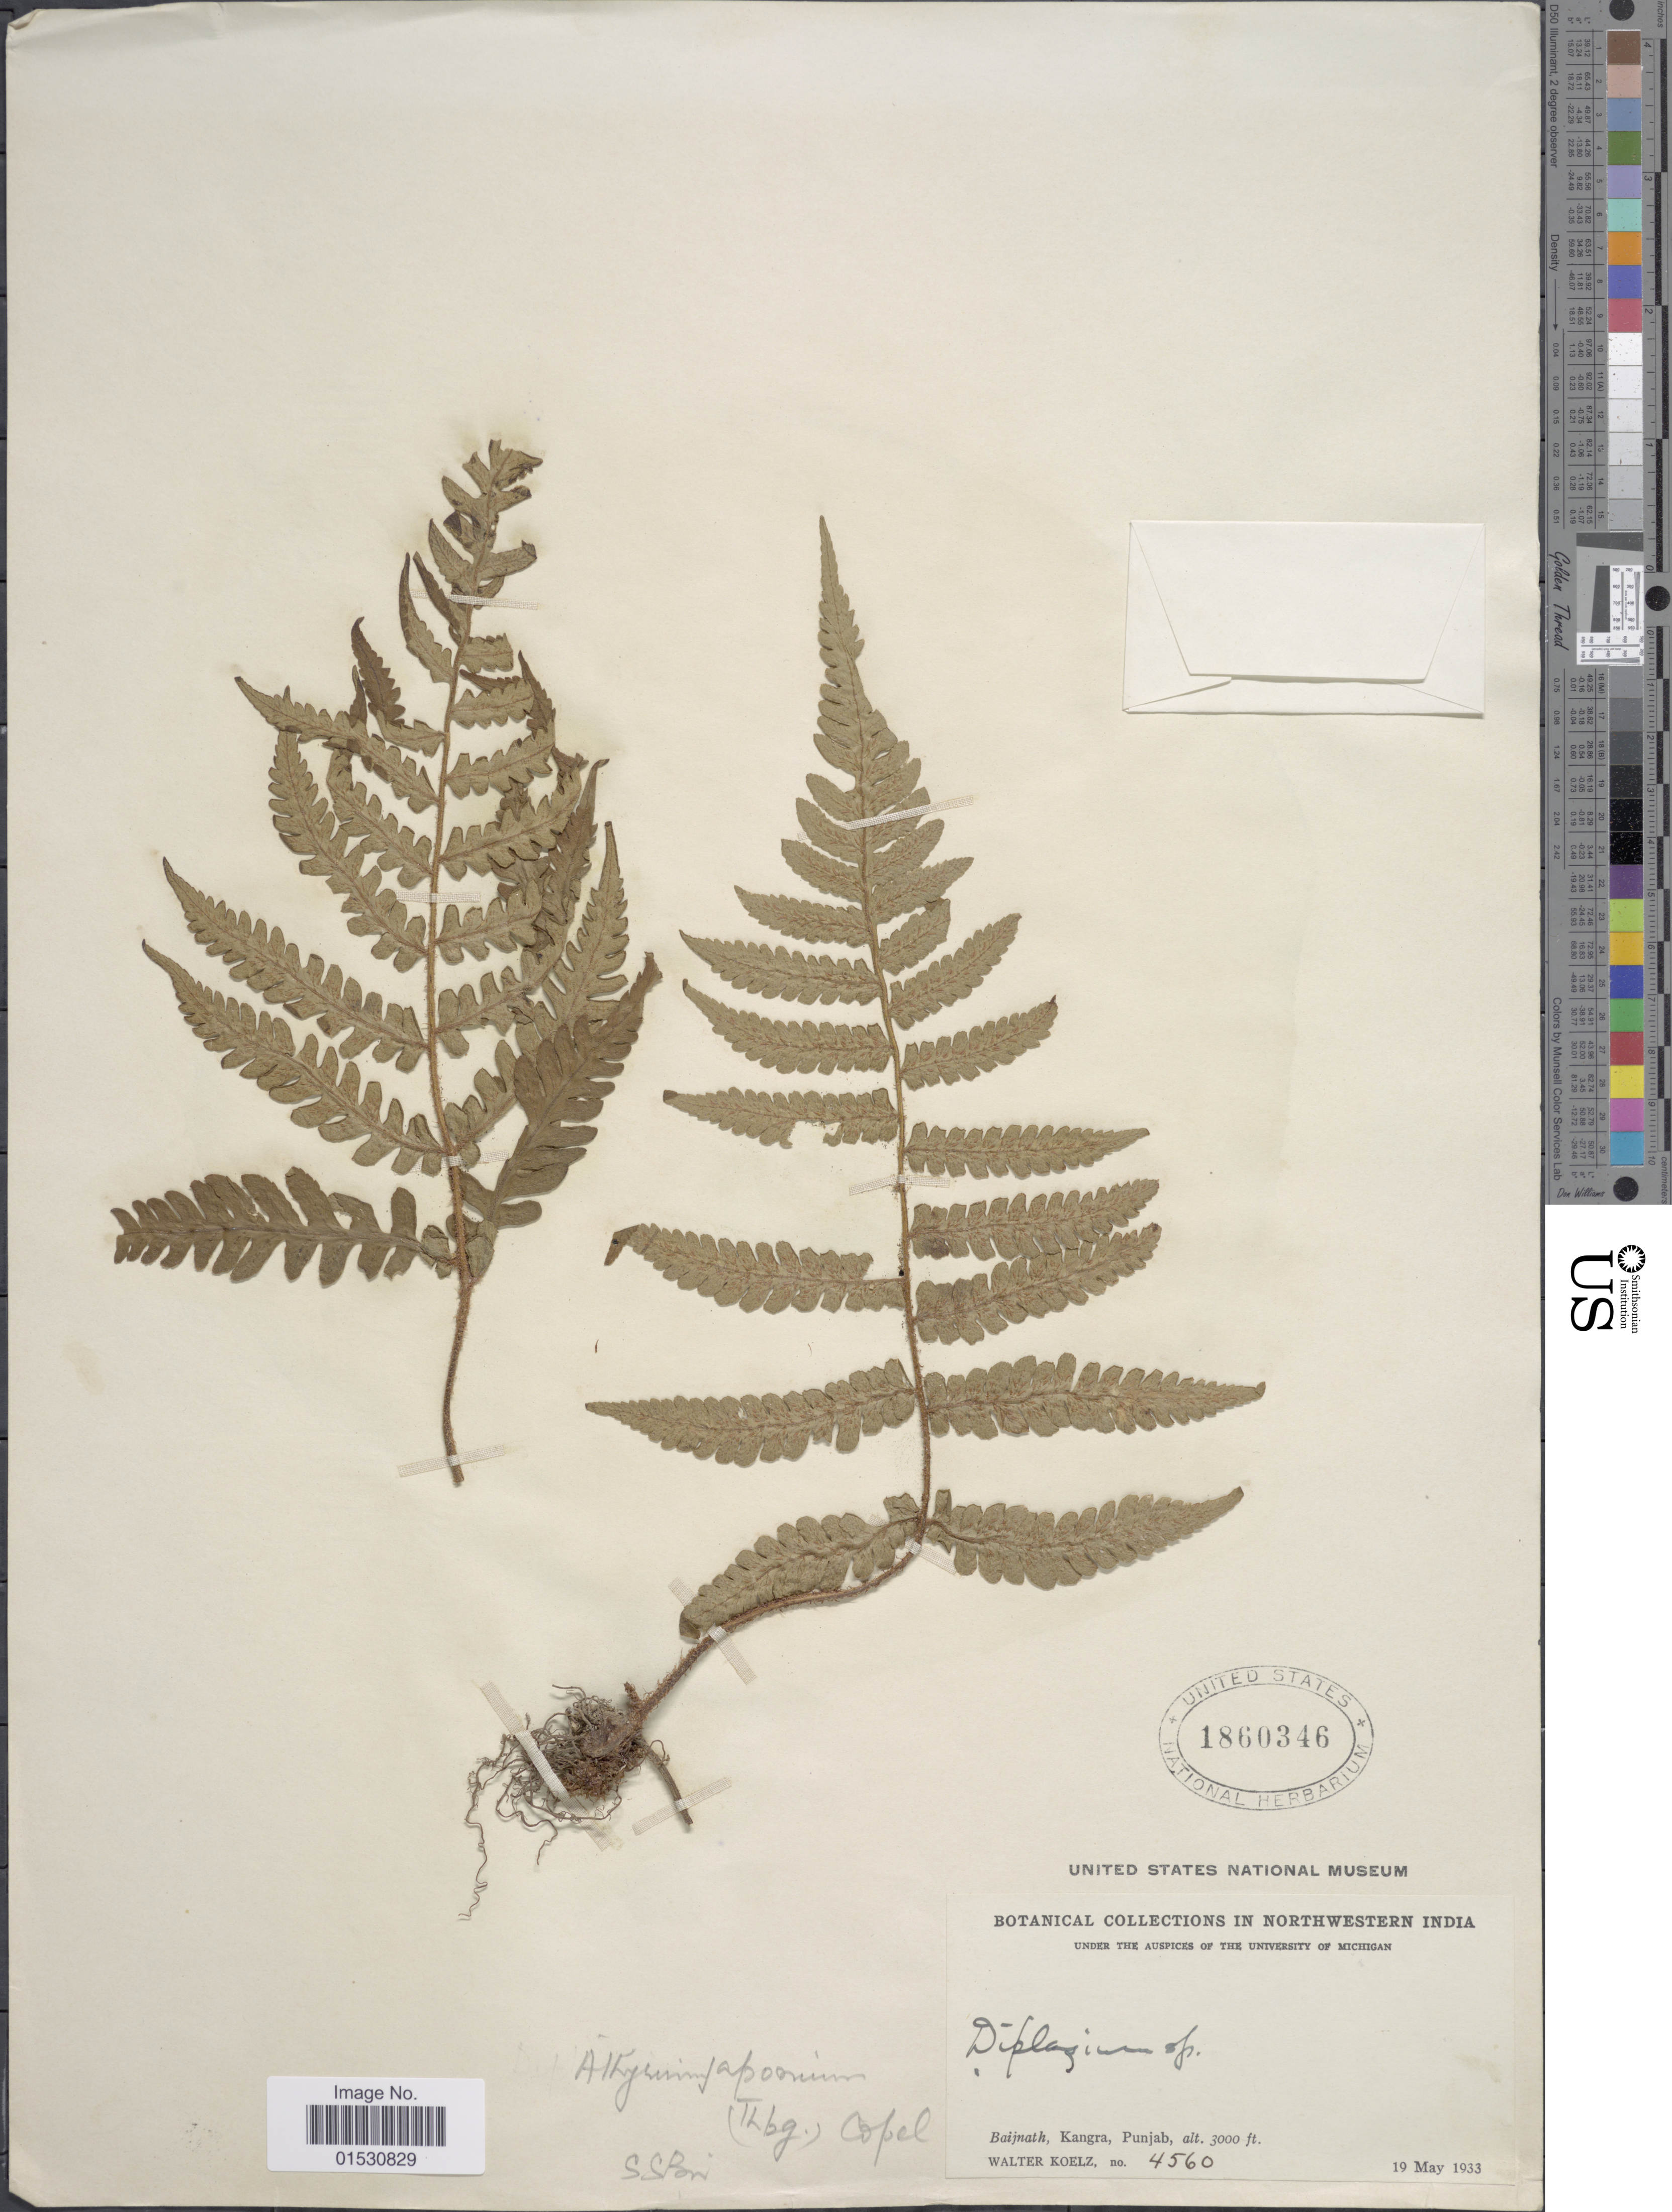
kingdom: Plantae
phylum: Tracheophyta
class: Polypodiopsida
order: Polypodiales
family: Athyriaceae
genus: Athyrium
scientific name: Athyrium japonicum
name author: (Thunb.) Copel.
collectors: W. N. Koelz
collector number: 4560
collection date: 1933-05-19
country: India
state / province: Himachal Pradesh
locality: Northwestern India. Baijnath, Kangra, Punjab.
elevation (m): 914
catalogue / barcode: US 1860346